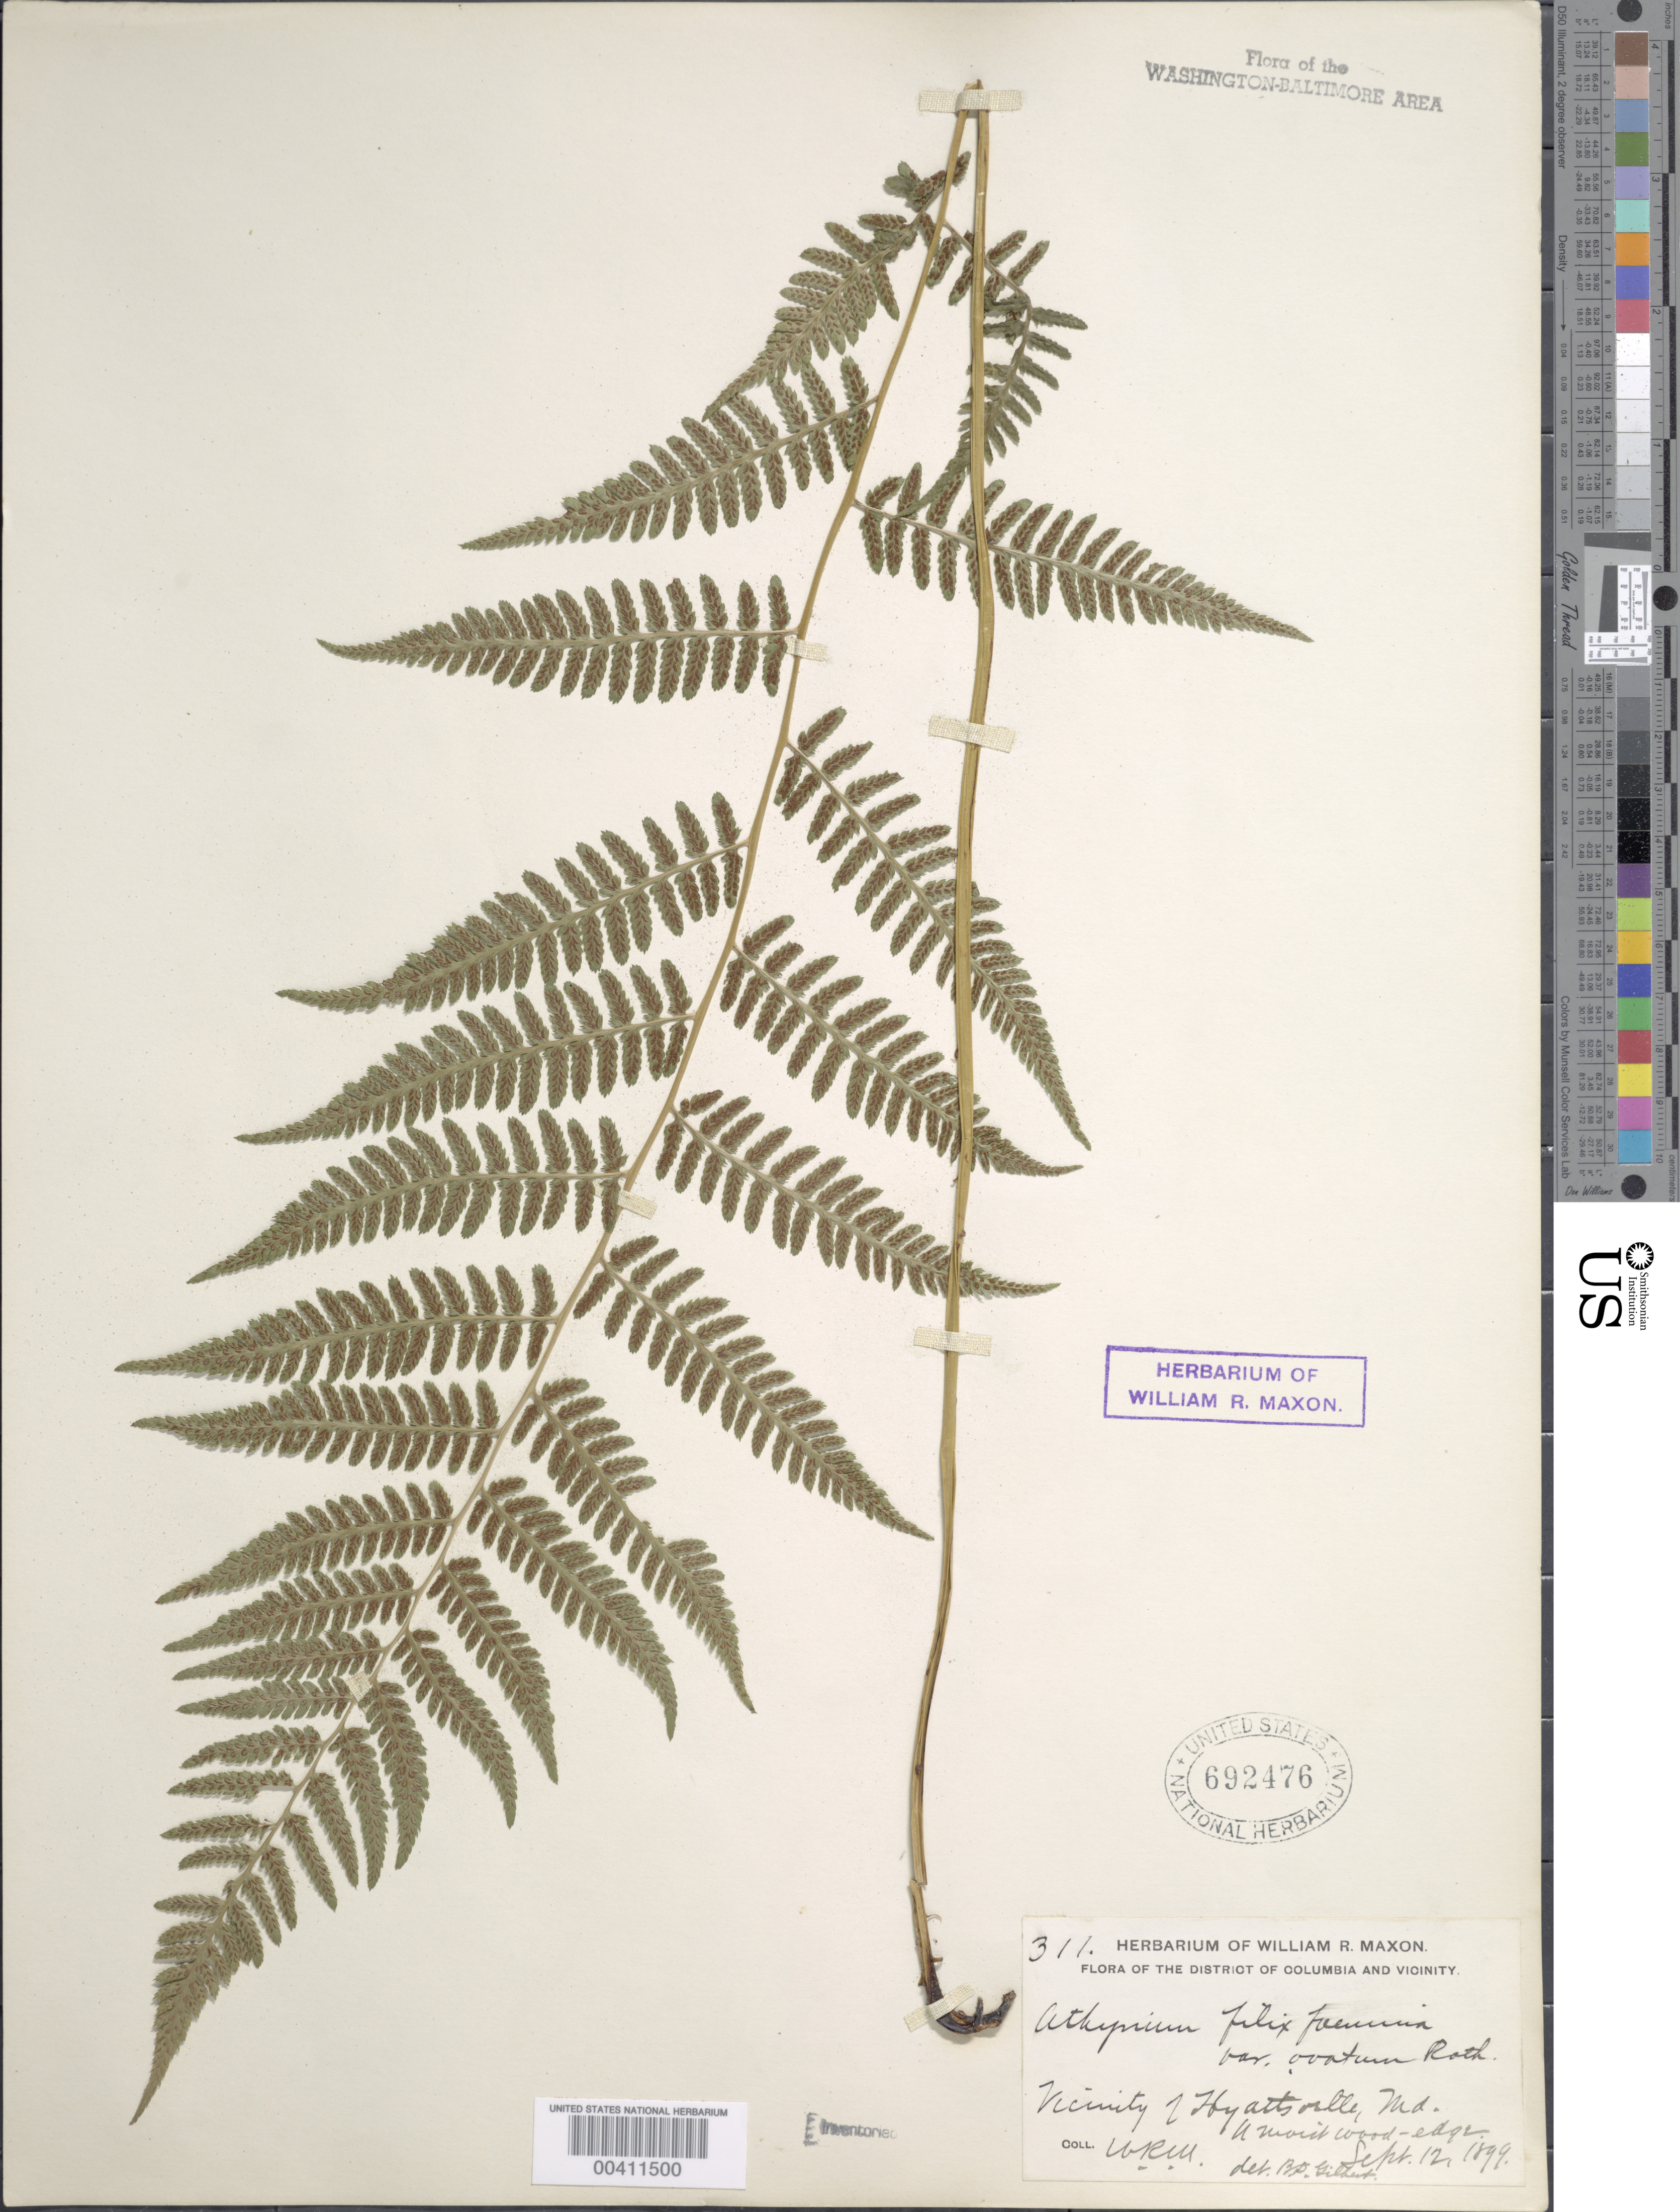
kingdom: Plantae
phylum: Tracheophyta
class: Polypodiopsida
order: Polypodiales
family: Athyriaceae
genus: Athyrium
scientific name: Athyrium filix-femina var. asplenioides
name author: (Michx.) Farw.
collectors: W. R. Maxon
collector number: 311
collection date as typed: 12 Sep 1899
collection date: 1899-09-12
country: United States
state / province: Maryland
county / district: Prince George's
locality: Hyattsville vicinity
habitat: Moist wood edge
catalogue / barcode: US 692476